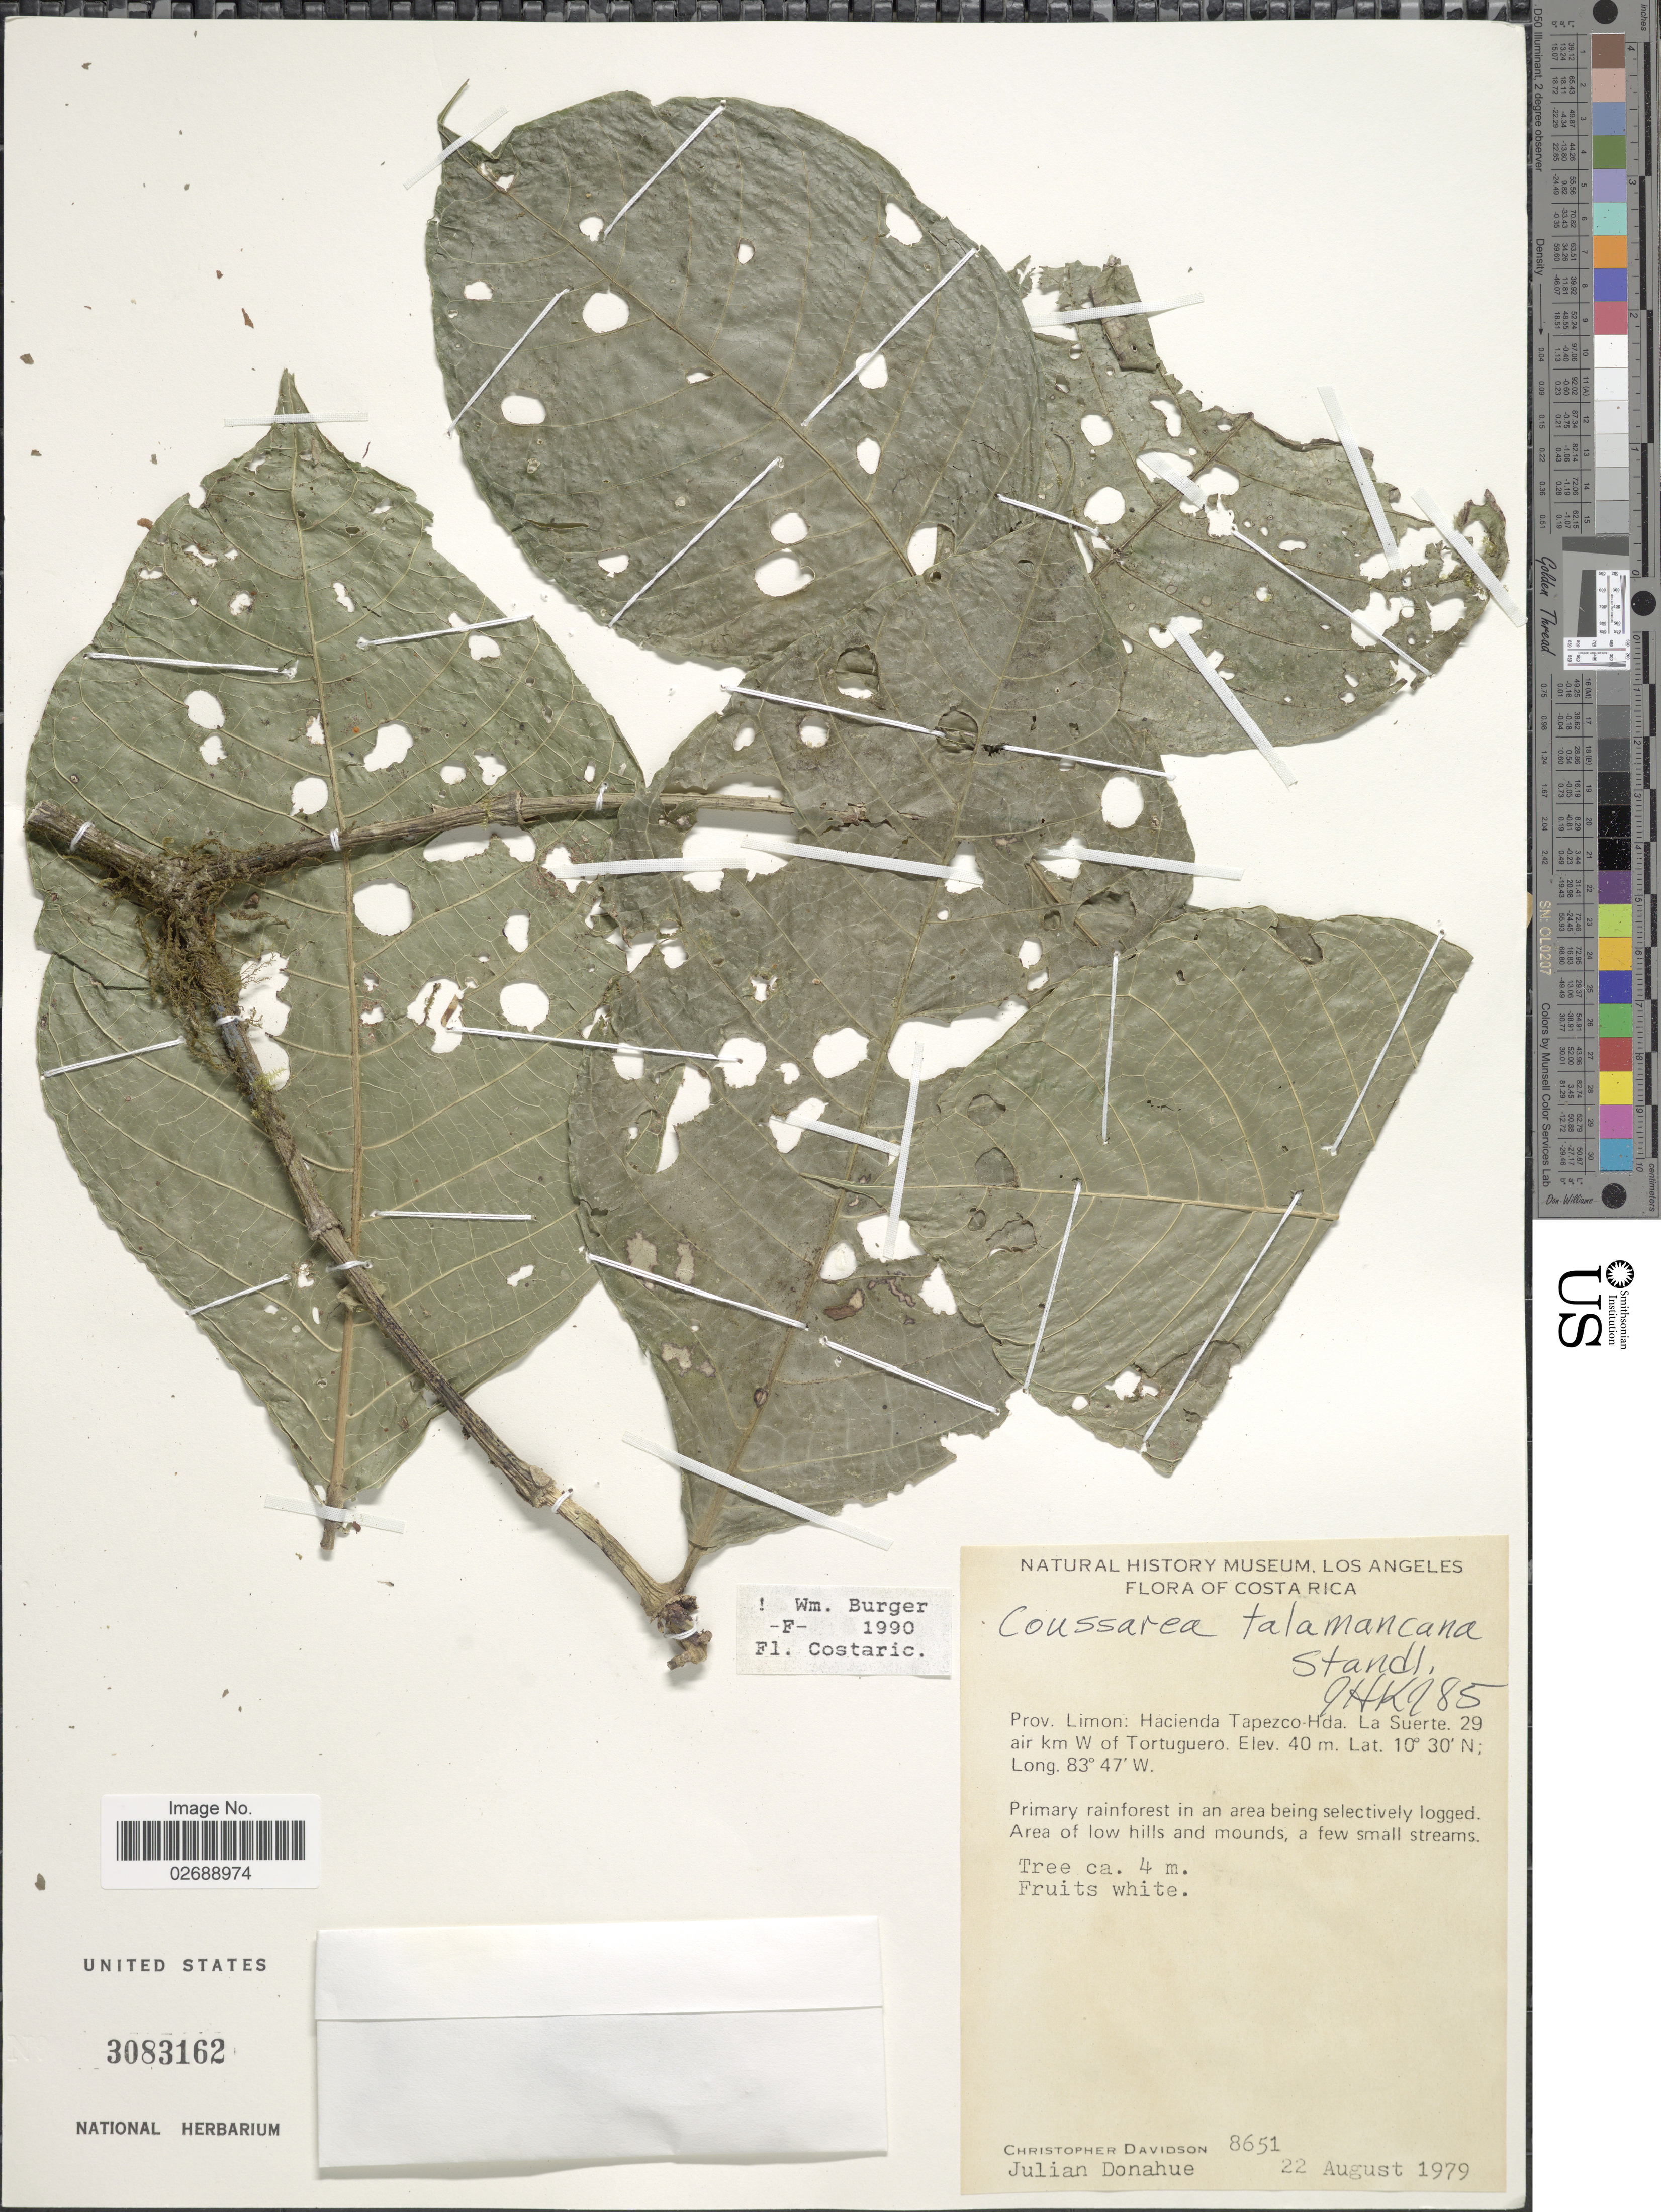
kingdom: Plantae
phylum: Tracheophyta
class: Magnoliopsida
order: Gentianales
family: Rubiaceae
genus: Coussarea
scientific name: Coussarea talamancana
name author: Standl.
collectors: C. Davidson & J. Donahue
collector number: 8651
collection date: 1979-08-22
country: Costa Rica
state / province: Limón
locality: Hacienda Tapezco-Hda. La Suerte. 29 air km W of Tortuguero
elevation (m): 40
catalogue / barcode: US 3083162